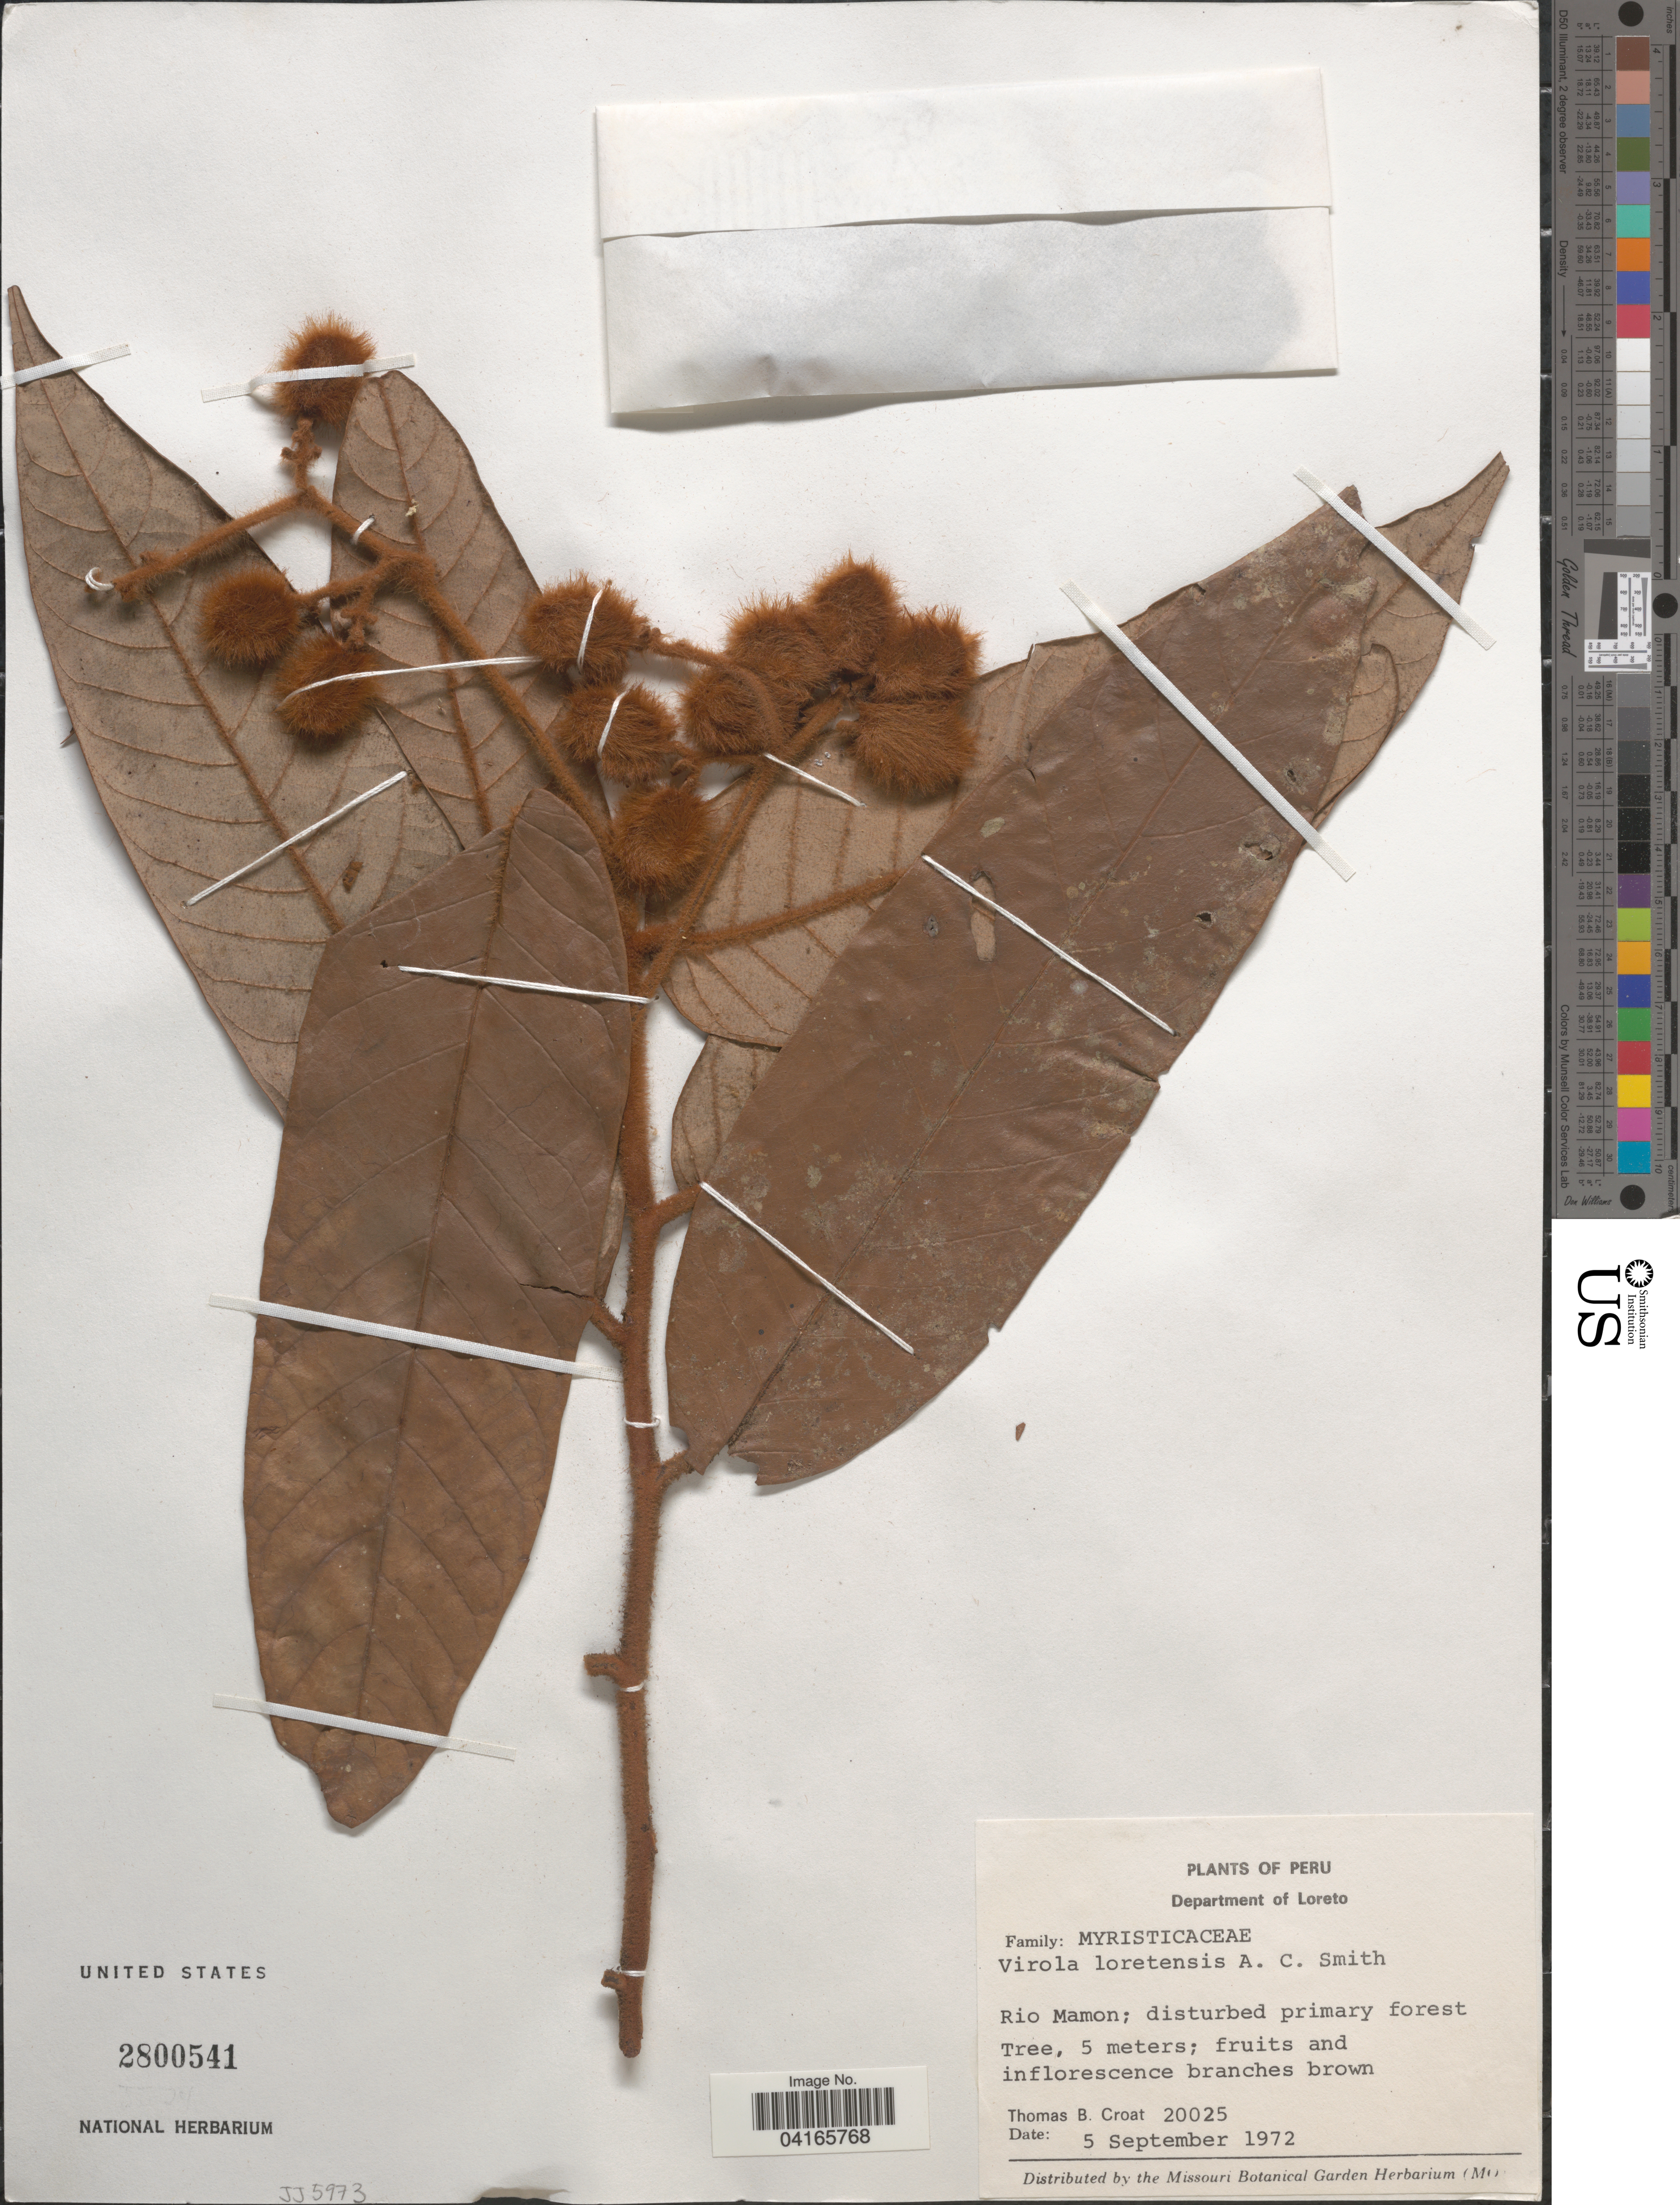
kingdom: Plantae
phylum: Tracheophyta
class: Magnoliopsida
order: Magnoliales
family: Myristicaceae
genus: Virola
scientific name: Virola loretensis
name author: A.C. Sm.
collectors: T. B. Croat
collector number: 20025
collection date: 1972-09-05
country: Peru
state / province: Loreto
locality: Department of Loreto. Rio Mamon.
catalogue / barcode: US 2800541